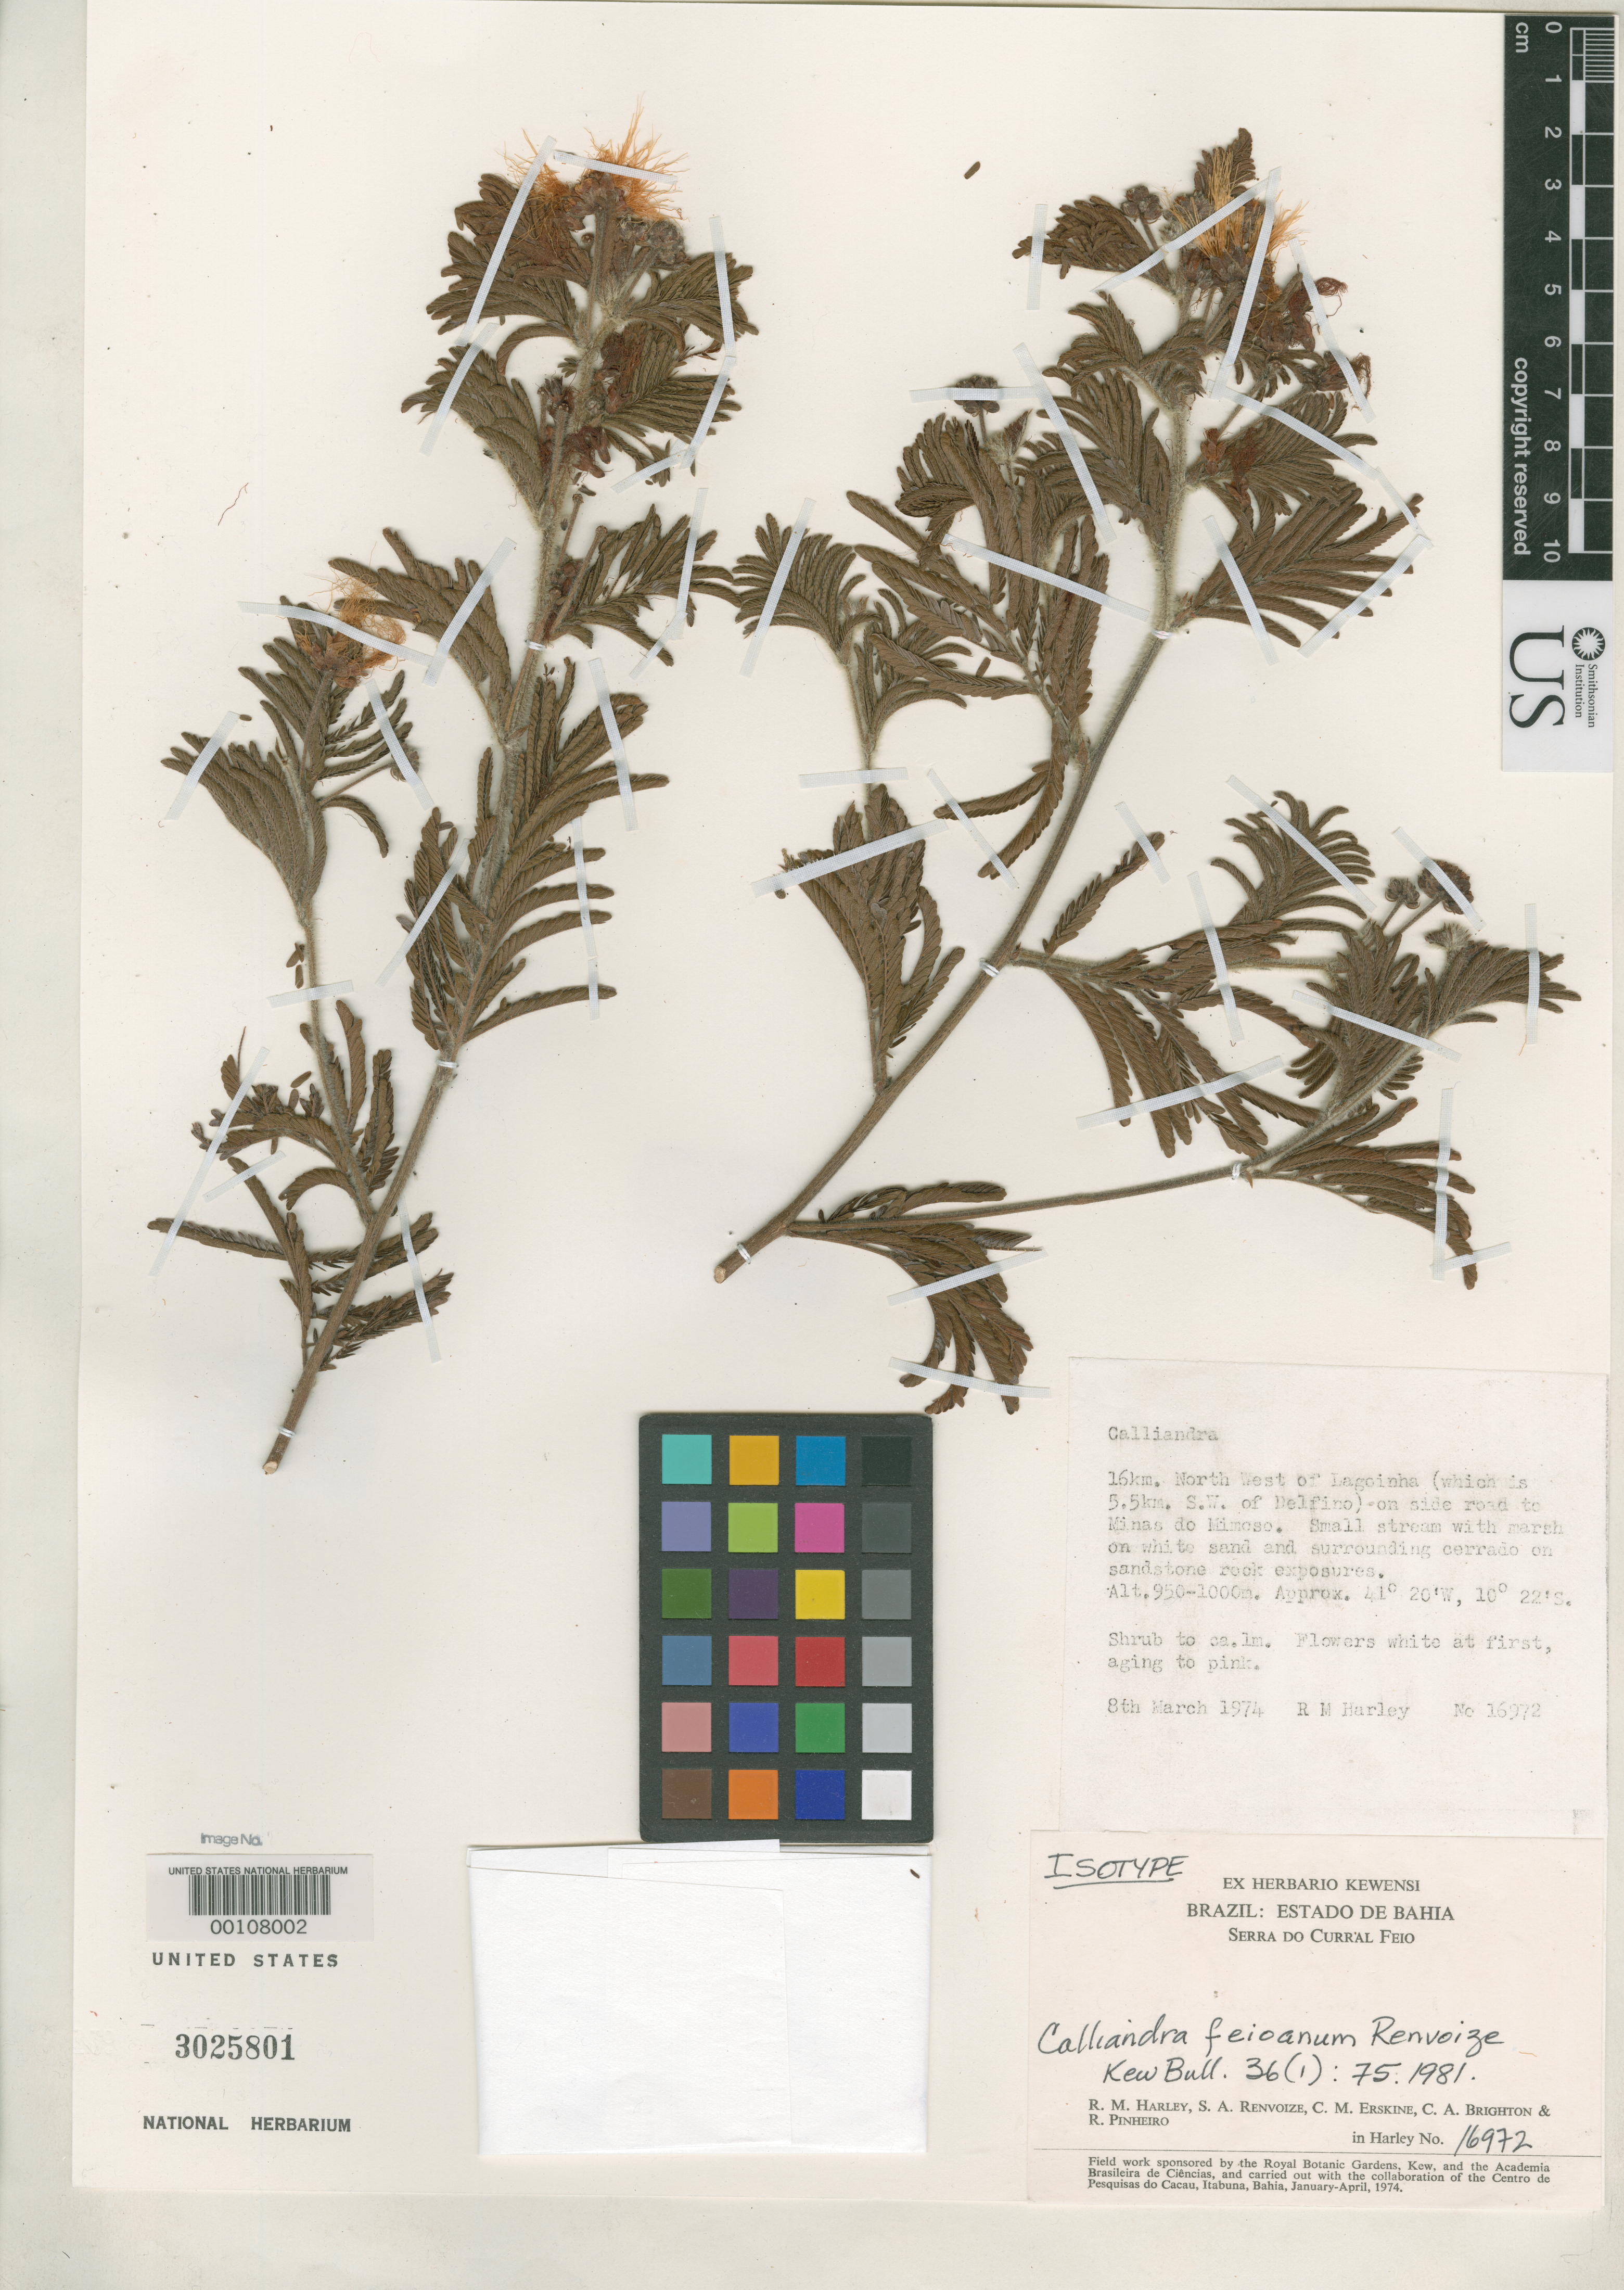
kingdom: Plantae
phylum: Tracheophyta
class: Magnoliopsida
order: Fabales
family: Fabaceae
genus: Calliandra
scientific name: Calliandra feioana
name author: Renvoize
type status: Isotype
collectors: R. M. Harley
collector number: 16972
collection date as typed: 08 Mar 1974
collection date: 1974-03-08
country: Brazil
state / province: Bahia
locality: Serra do Curral Feio, 16 km NW of Lagoinha, road to Minas do Mimoso.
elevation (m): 950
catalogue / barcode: US 3025801